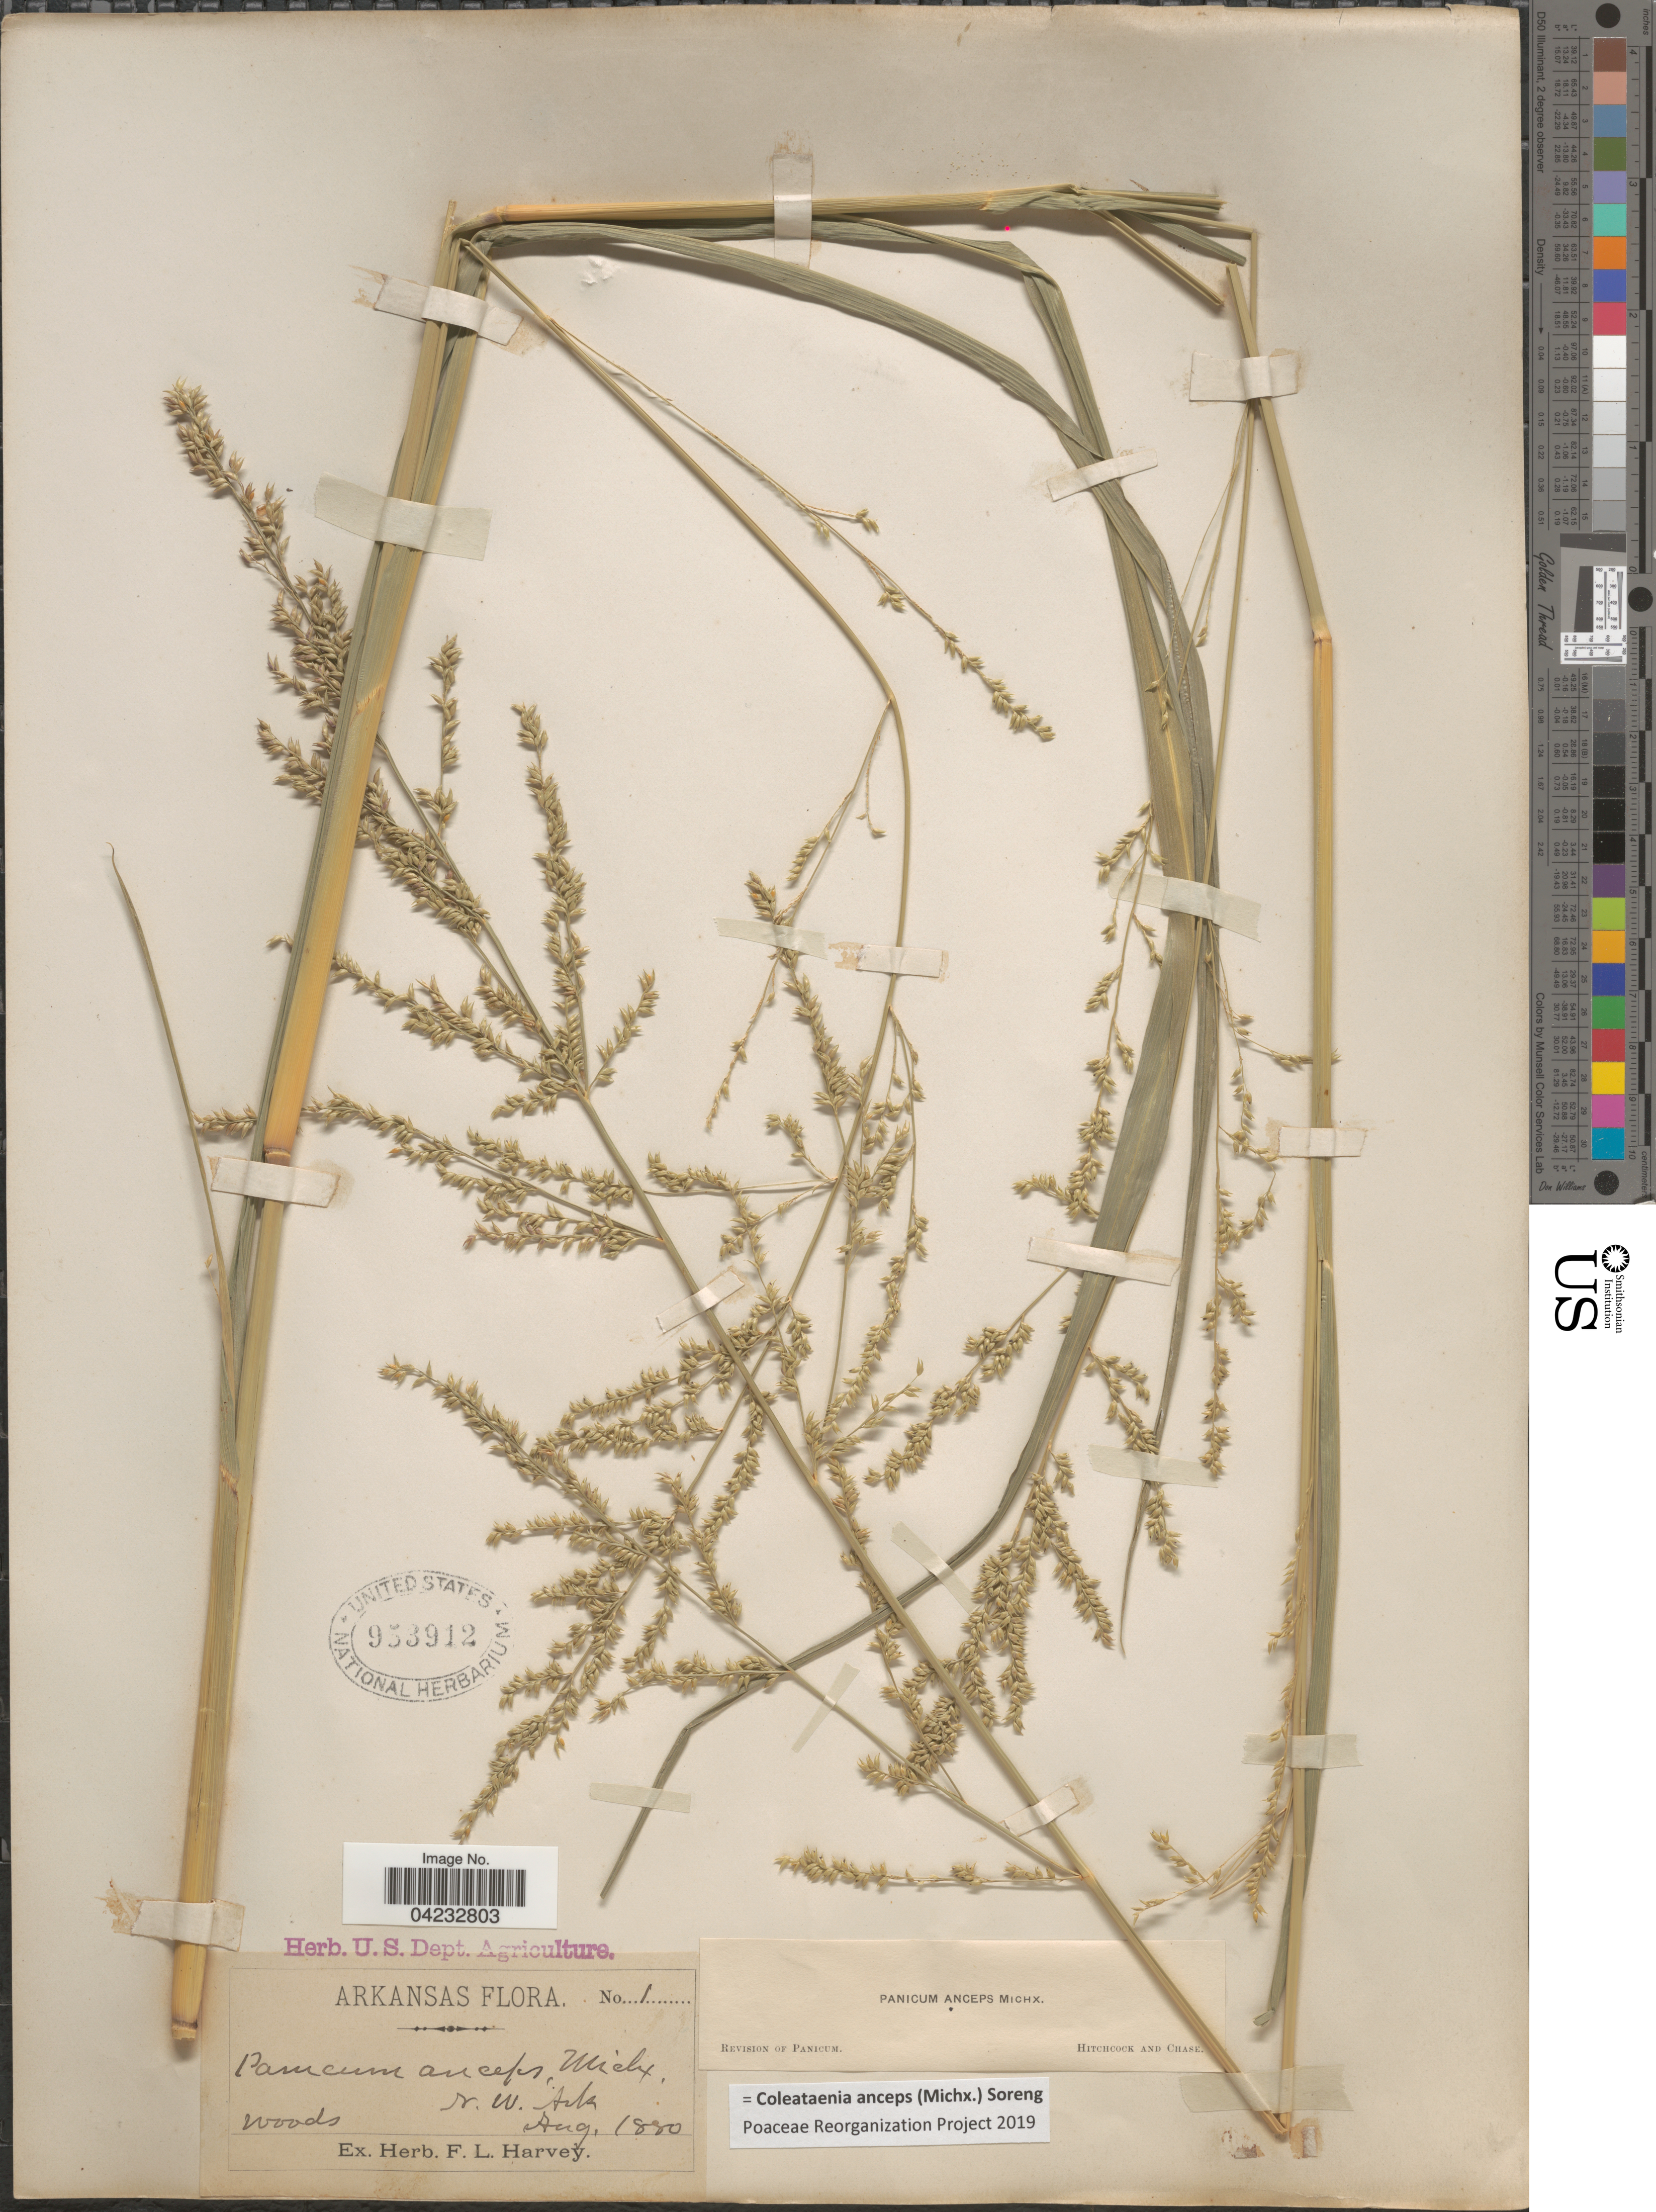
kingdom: Plantae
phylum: Tracheophyta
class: Liliopsida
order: Poales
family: Poaceae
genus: Coleataenia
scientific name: Coleataenia anceps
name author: (Michx.) Soreng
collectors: ex herb. F. L. Harvey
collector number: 1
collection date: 1880-08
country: United States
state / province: Arkansas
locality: N. W. Ark.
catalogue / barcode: US 953912